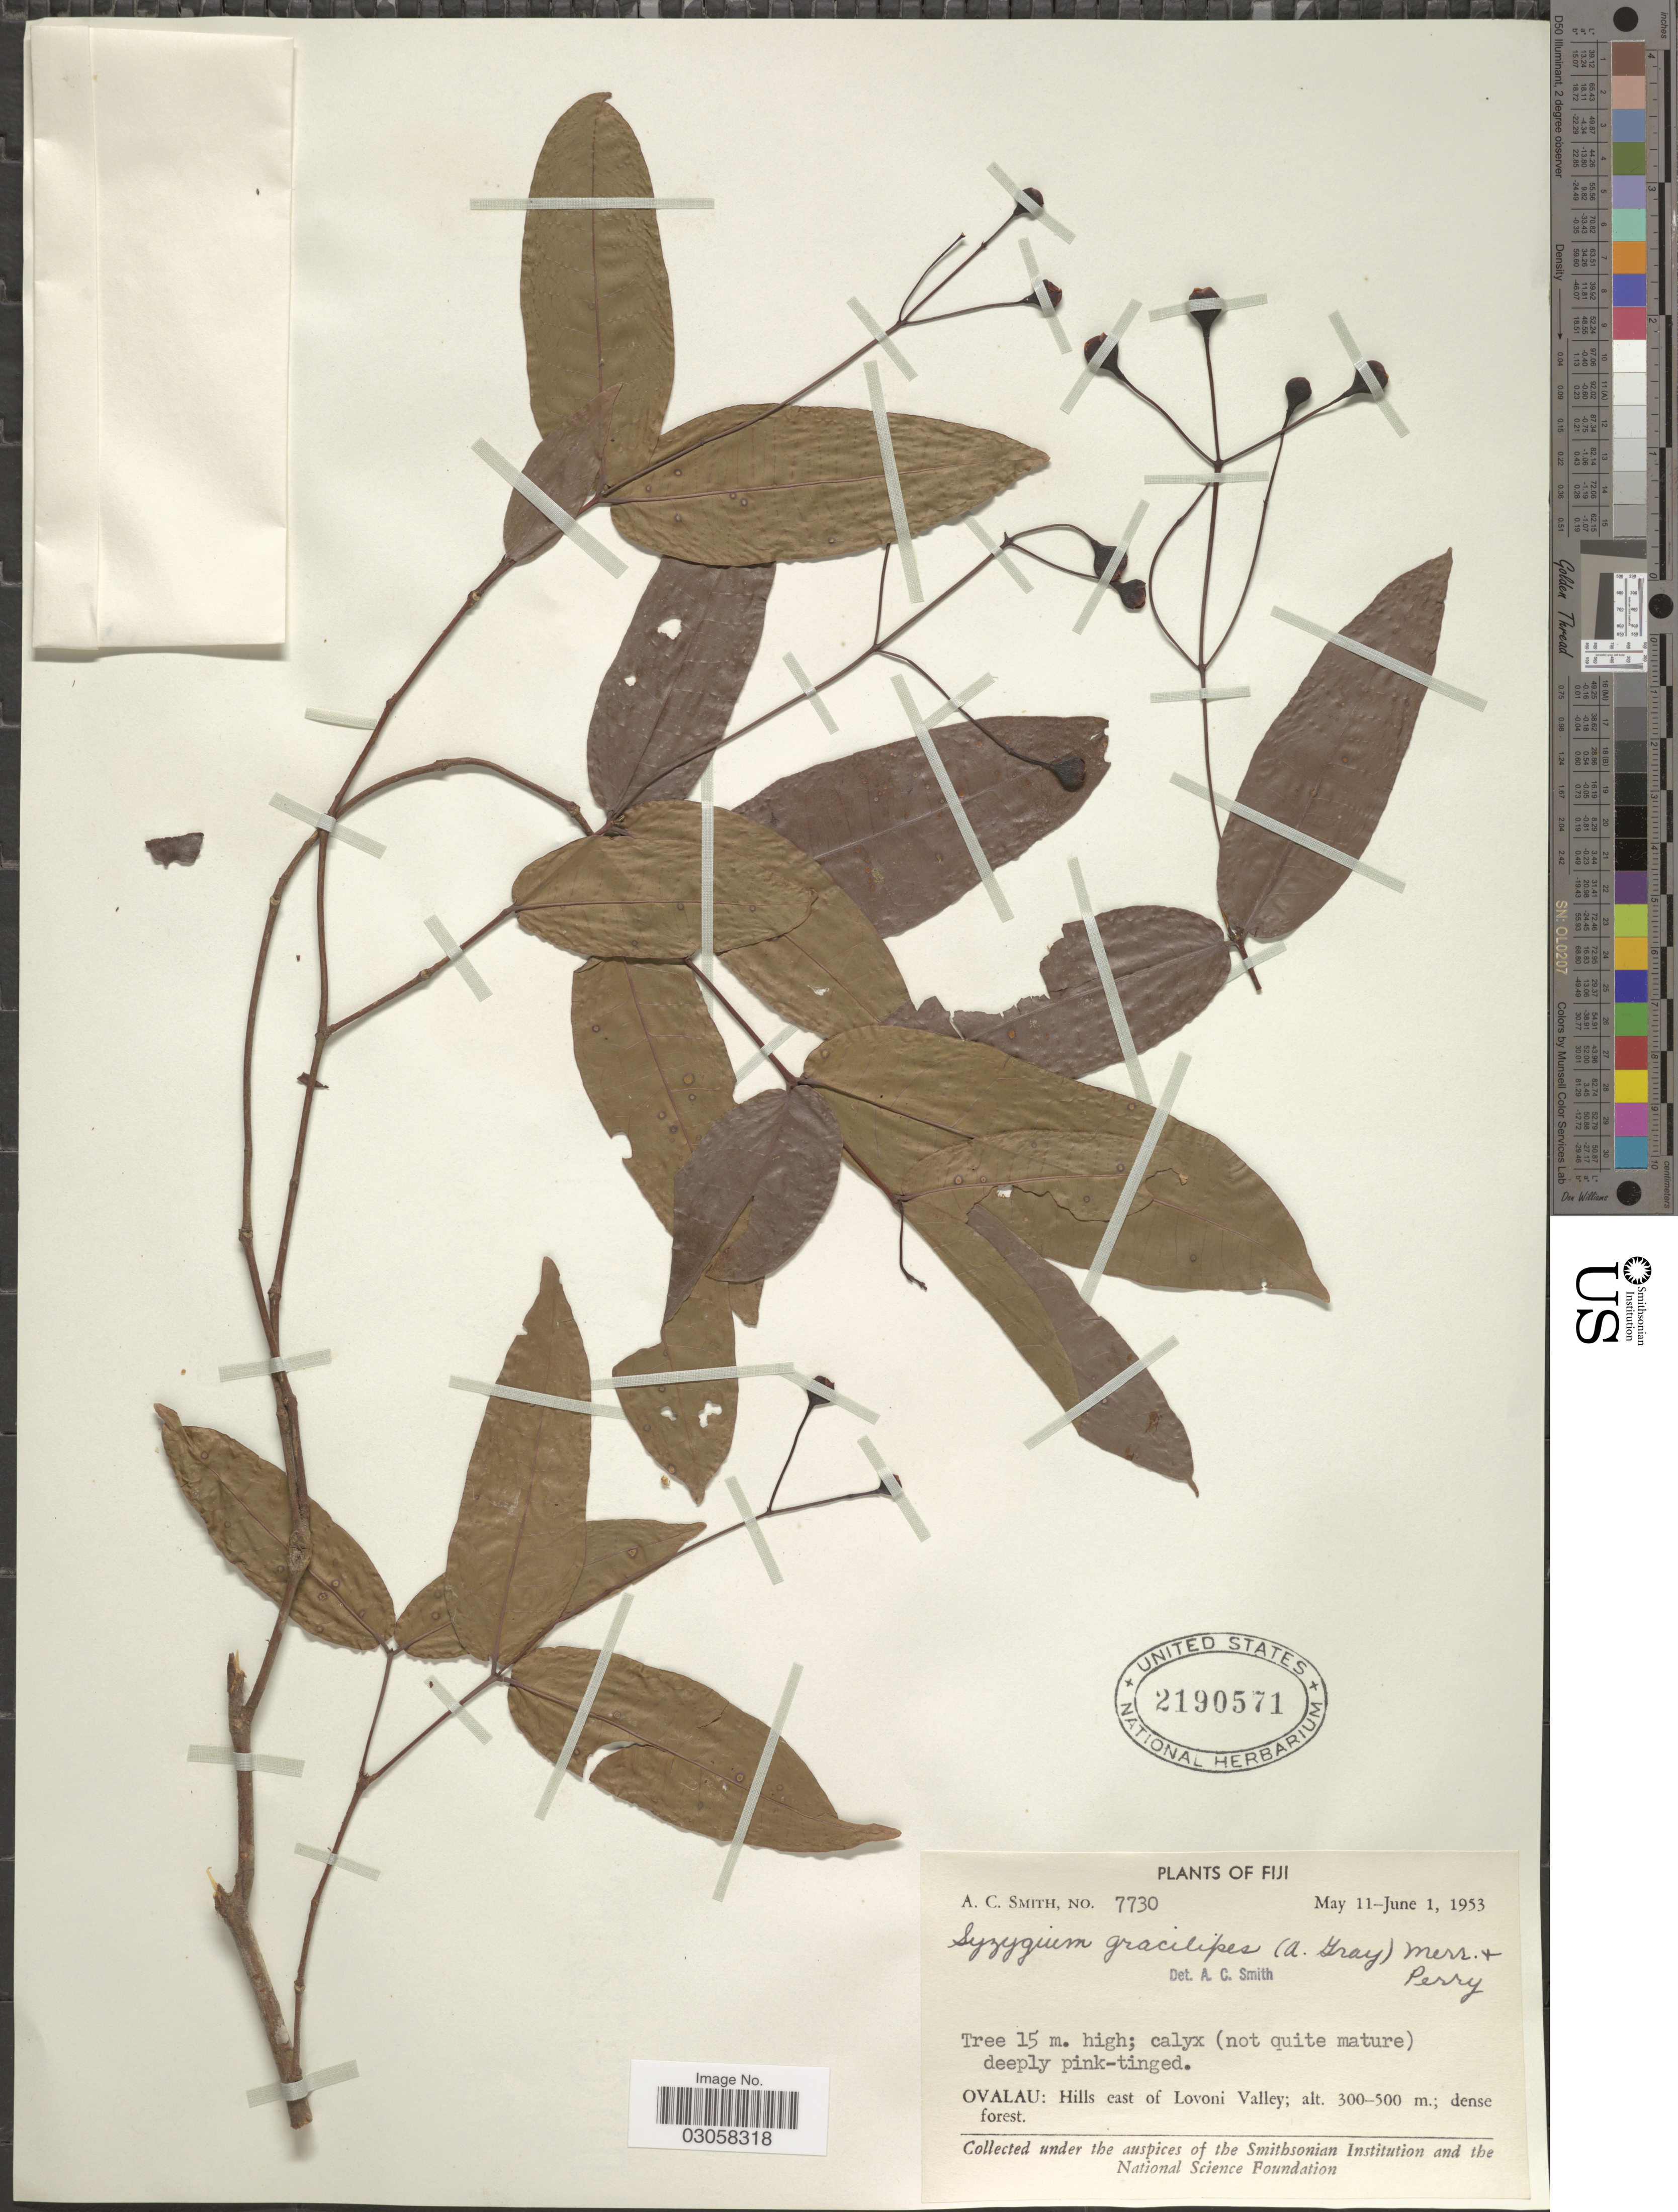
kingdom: Plantae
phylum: Tracheophyta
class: Magnoliopsida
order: Myrtales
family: Myrtaceae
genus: Syzygium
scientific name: Syzygium gracilipes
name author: (A. Gray) Merr. & L.M. Perry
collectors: A. C. Smith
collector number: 7730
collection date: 1953-05-11/1953-06-01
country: Fiji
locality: Ovalau: Hills east of Lovoni Valley.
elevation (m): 300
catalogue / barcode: US 2190571